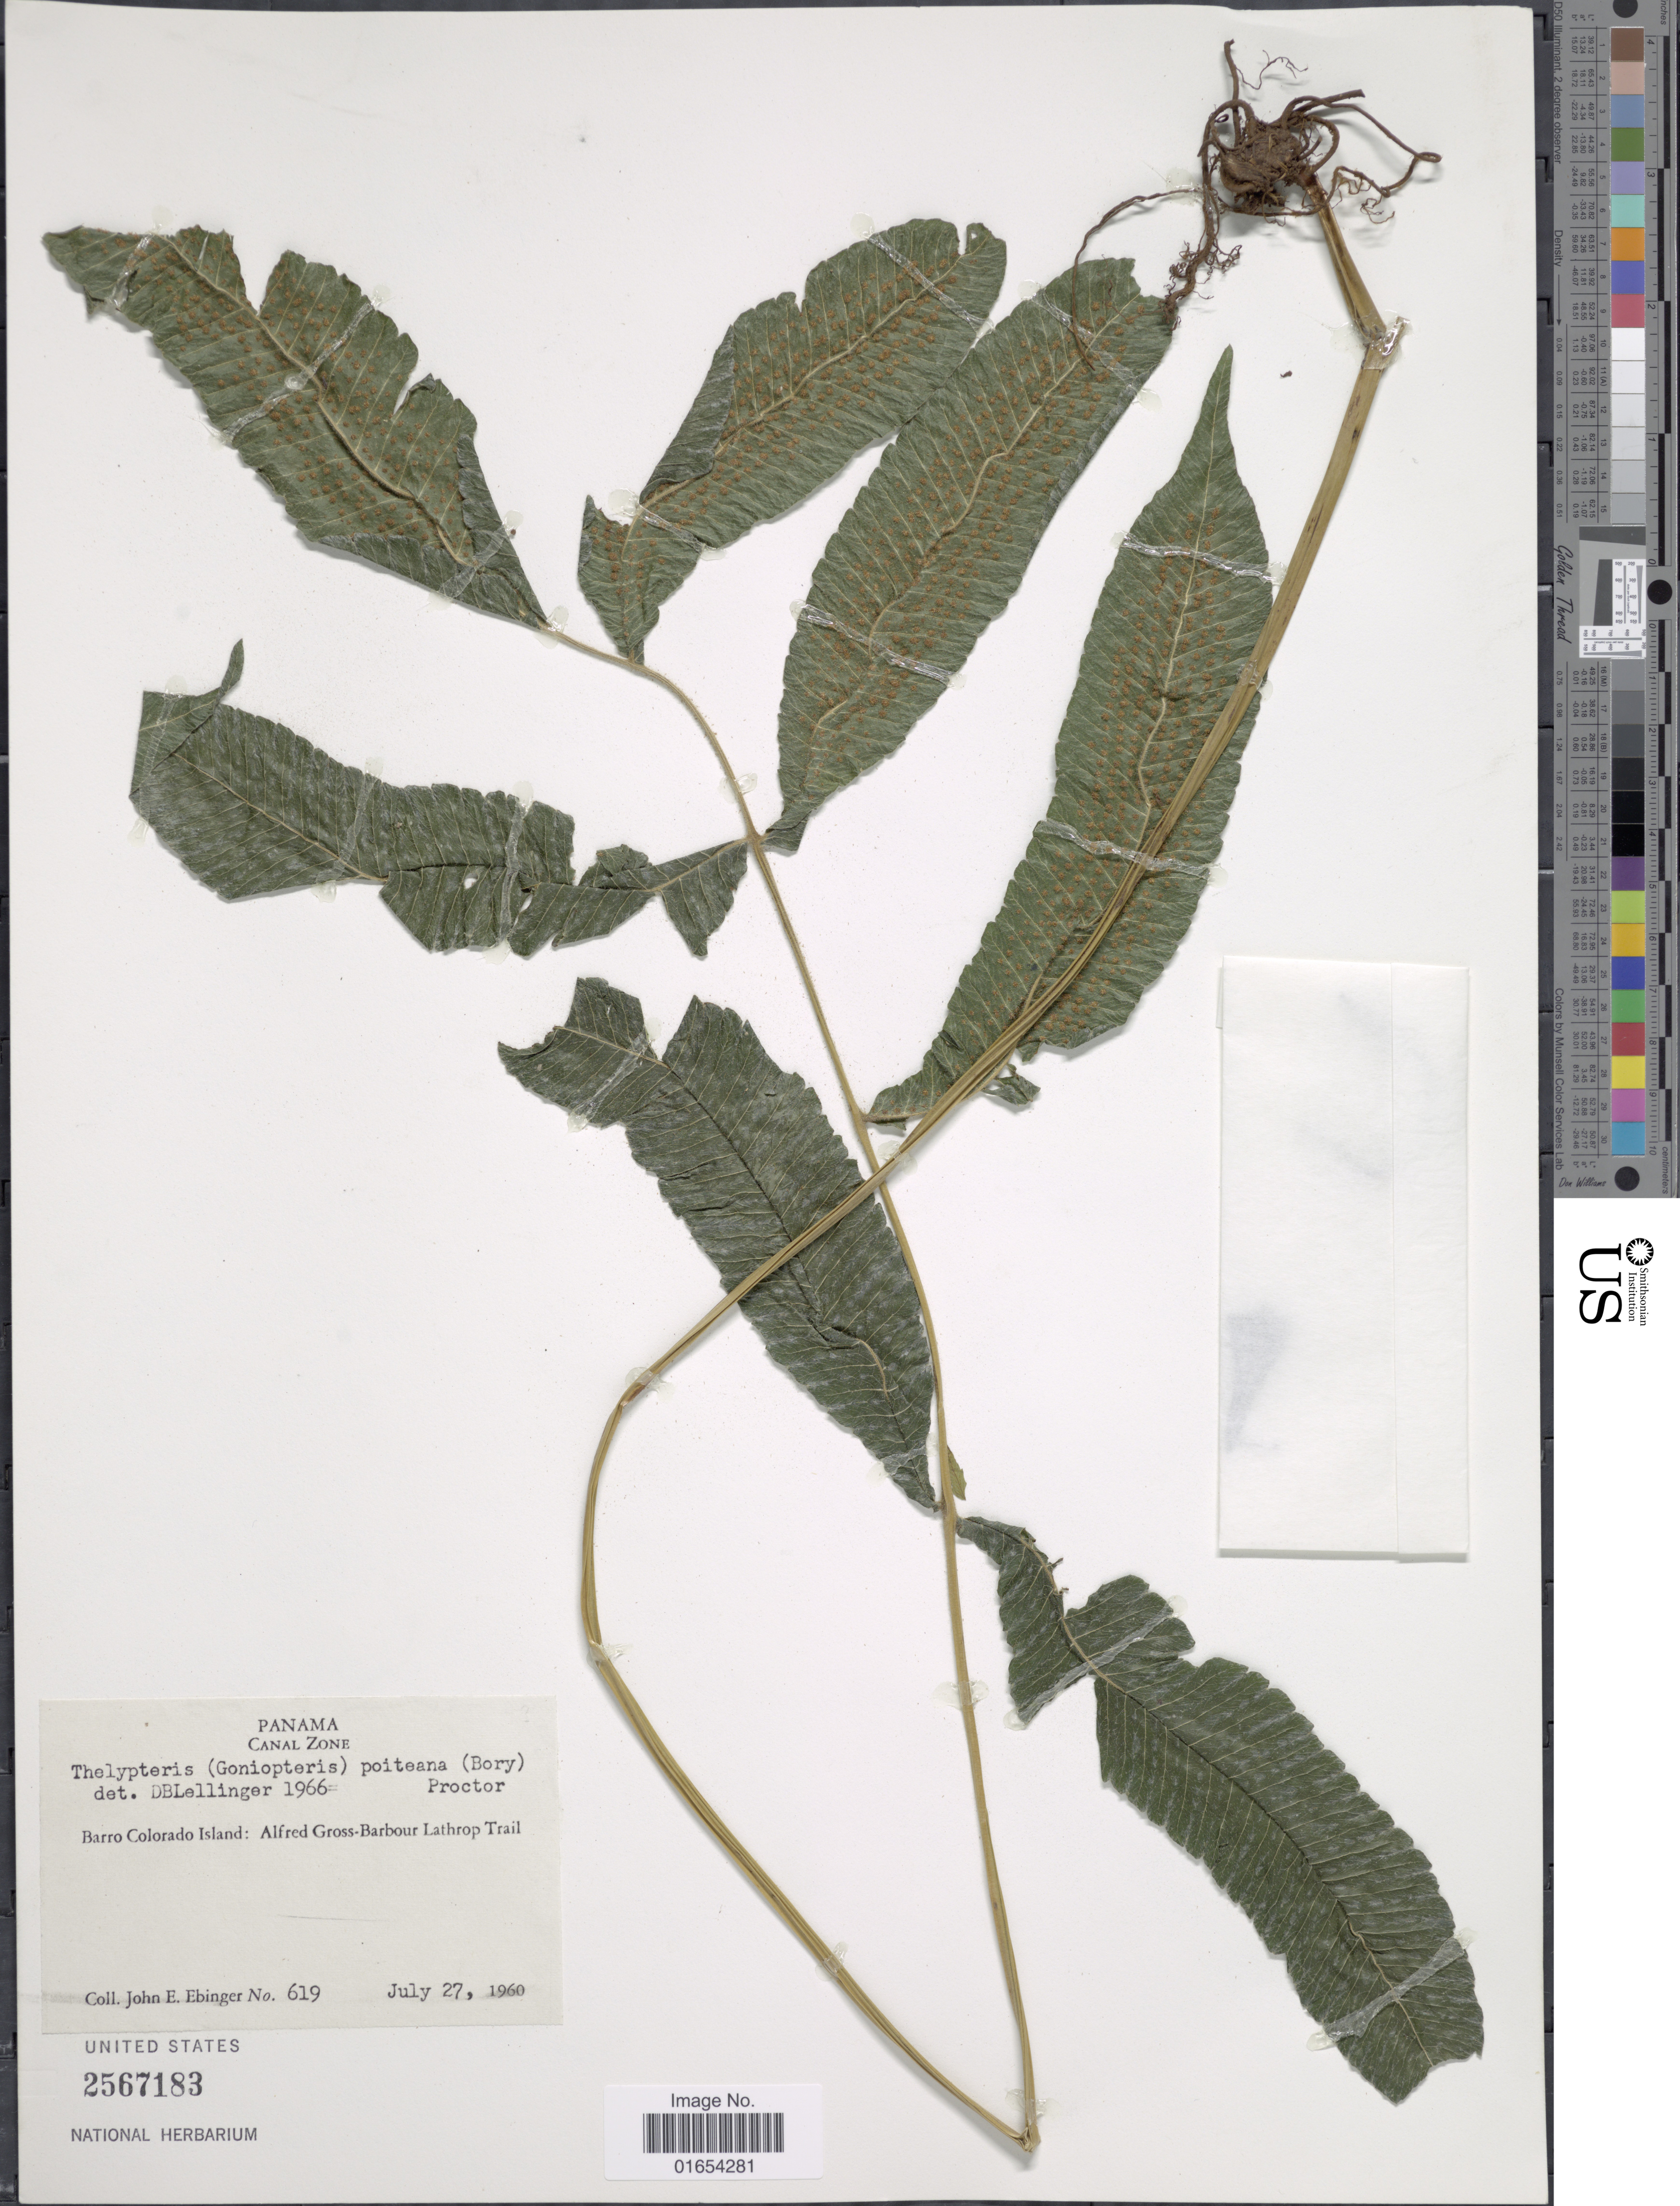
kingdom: Plantae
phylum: Tracheophyta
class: Polypodiopsida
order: Polypodiales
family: Thelypteridaceae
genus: Goniopteris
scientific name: Goniopteris poiteana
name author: (Bory) Ching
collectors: J. Ebinger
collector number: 619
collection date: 1960-07-27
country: Panama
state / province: Panamá Oeste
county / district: Canal Zone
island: Barro Colorado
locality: Canal Zone, Barro Colorado Island: Alfred Gross-Barbour Lathdrop Trail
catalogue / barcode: US 2567183